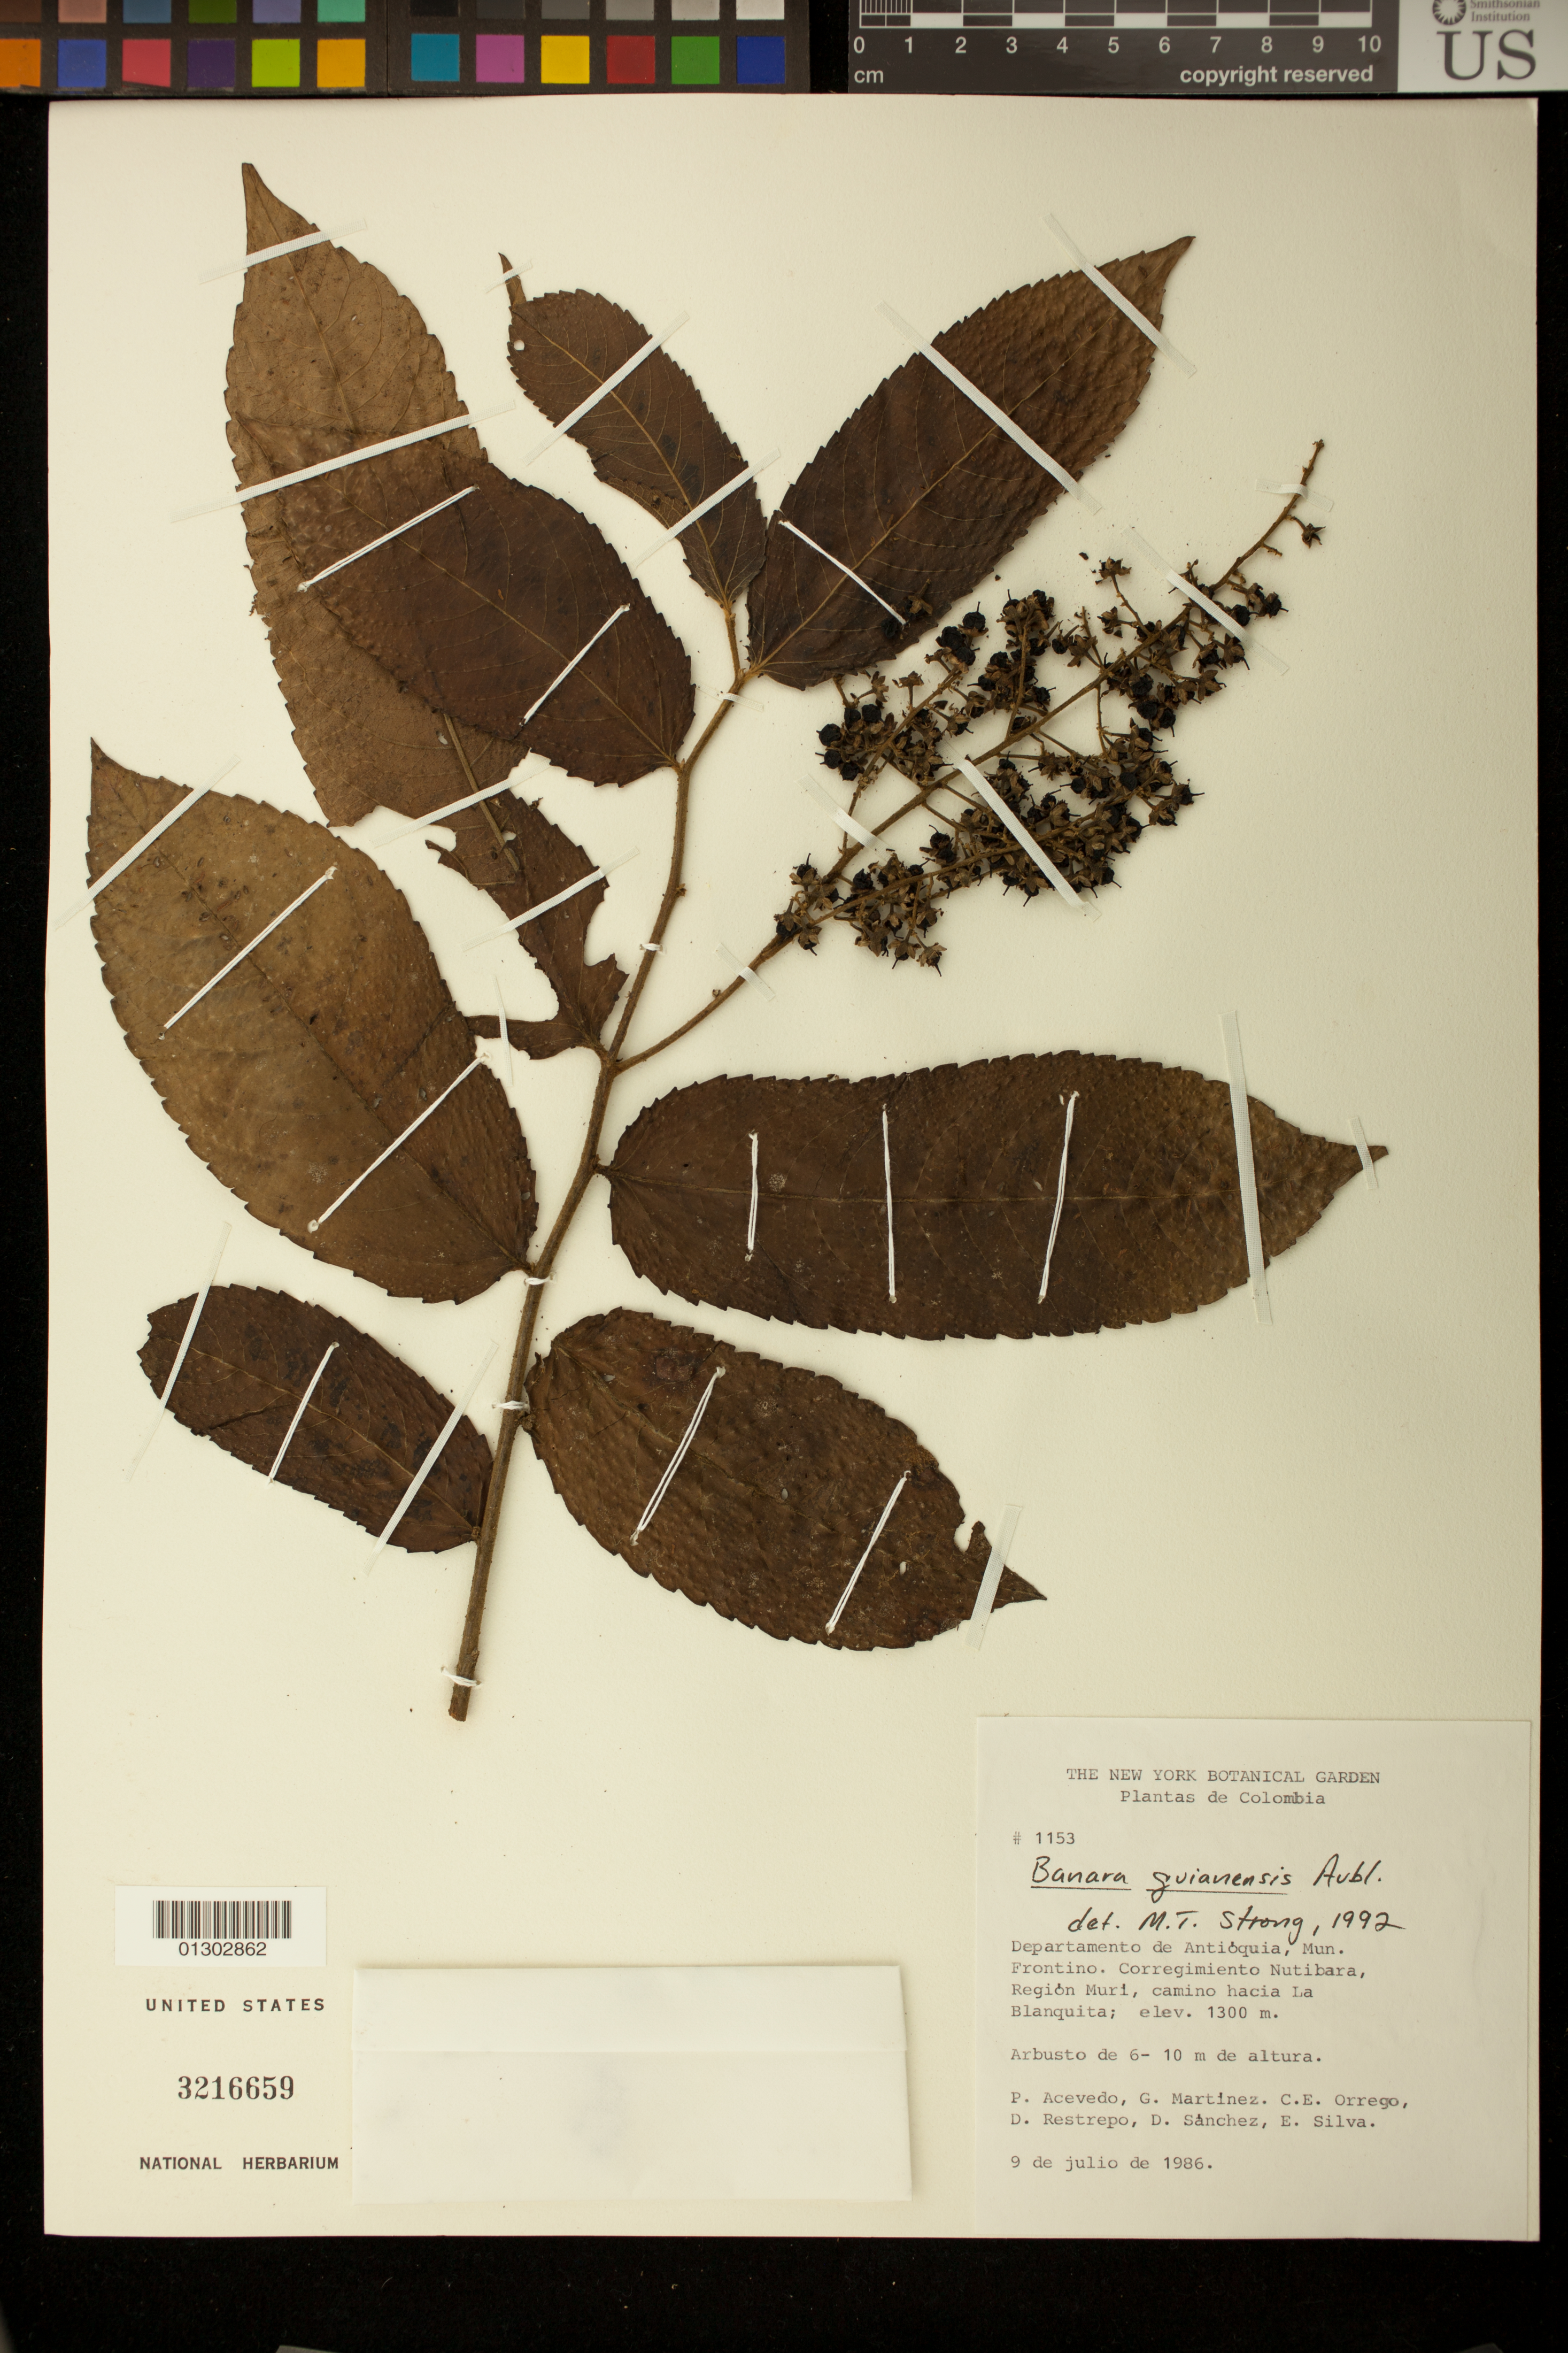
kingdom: Plantae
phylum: Tracheophyta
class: Magnoliopsida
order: Malpighiales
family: Salicaceae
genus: Banara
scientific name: Banara guianensis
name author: Aubl.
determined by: Strong, M. T., (US), Smithsonian Institution - National Museum of Natural History (UNITED STATES)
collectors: P. Acevedo-Rodr., D. Sanchez, D. Restrepo, G. Martinez, E. Silva & C. Orrego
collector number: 1153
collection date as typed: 09 Jul 1986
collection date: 1986-07-09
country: Colombia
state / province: Antioquia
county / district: Frontino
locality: Depart. Antioquia; Municipio Frontino; corregimiento Nutibara, camino hacia La Blanquita Region Murri (Cuevas).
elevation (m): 1300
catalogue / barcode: US 3216659